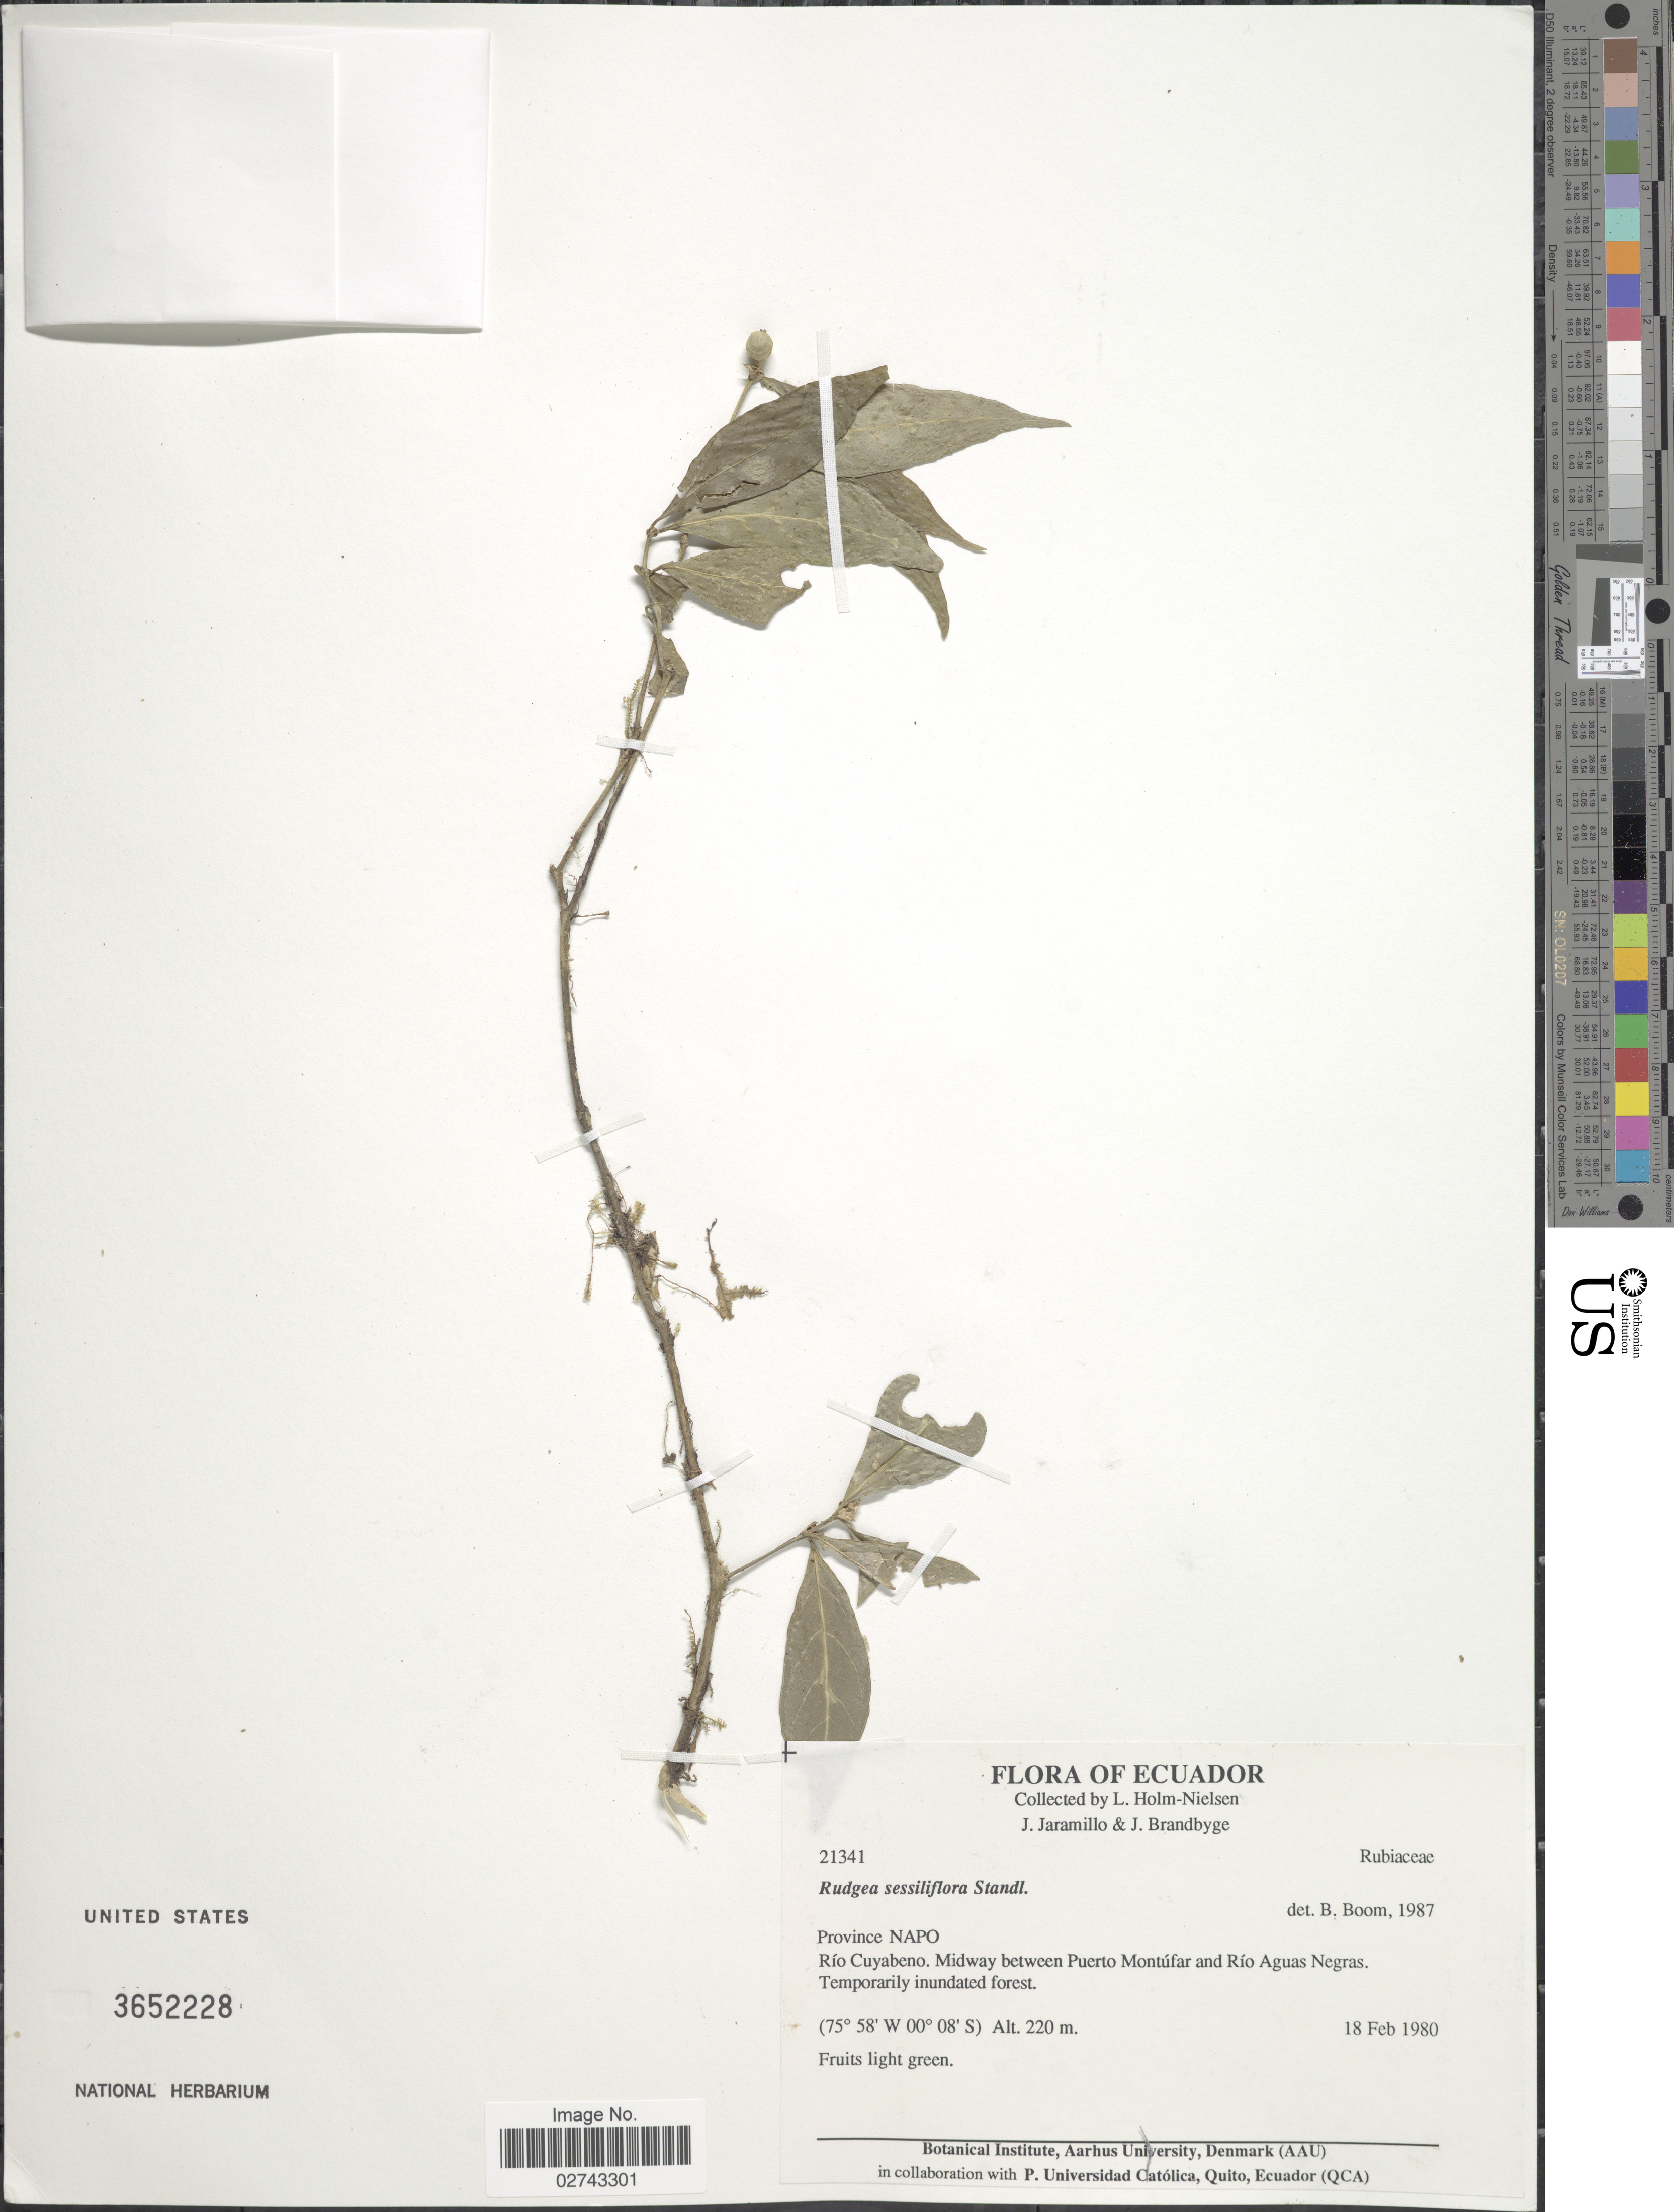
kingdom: Plantae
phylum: Tracheophyta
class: Magnoliopsida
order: Gentianales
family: Rubiaceae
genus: Rudgea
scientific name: Rudgea sessiliflora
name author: Standl.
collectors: L. Holm-Nielsen, J. Jaramillo & J. Brandbyge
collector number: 21341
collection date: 1980-02-18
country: Ecuador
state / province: Napo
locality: Rio Cuyabeno, Midway between Puerto Montufar and Rio Aguas Negras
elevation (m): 220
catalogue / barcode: US 3652228